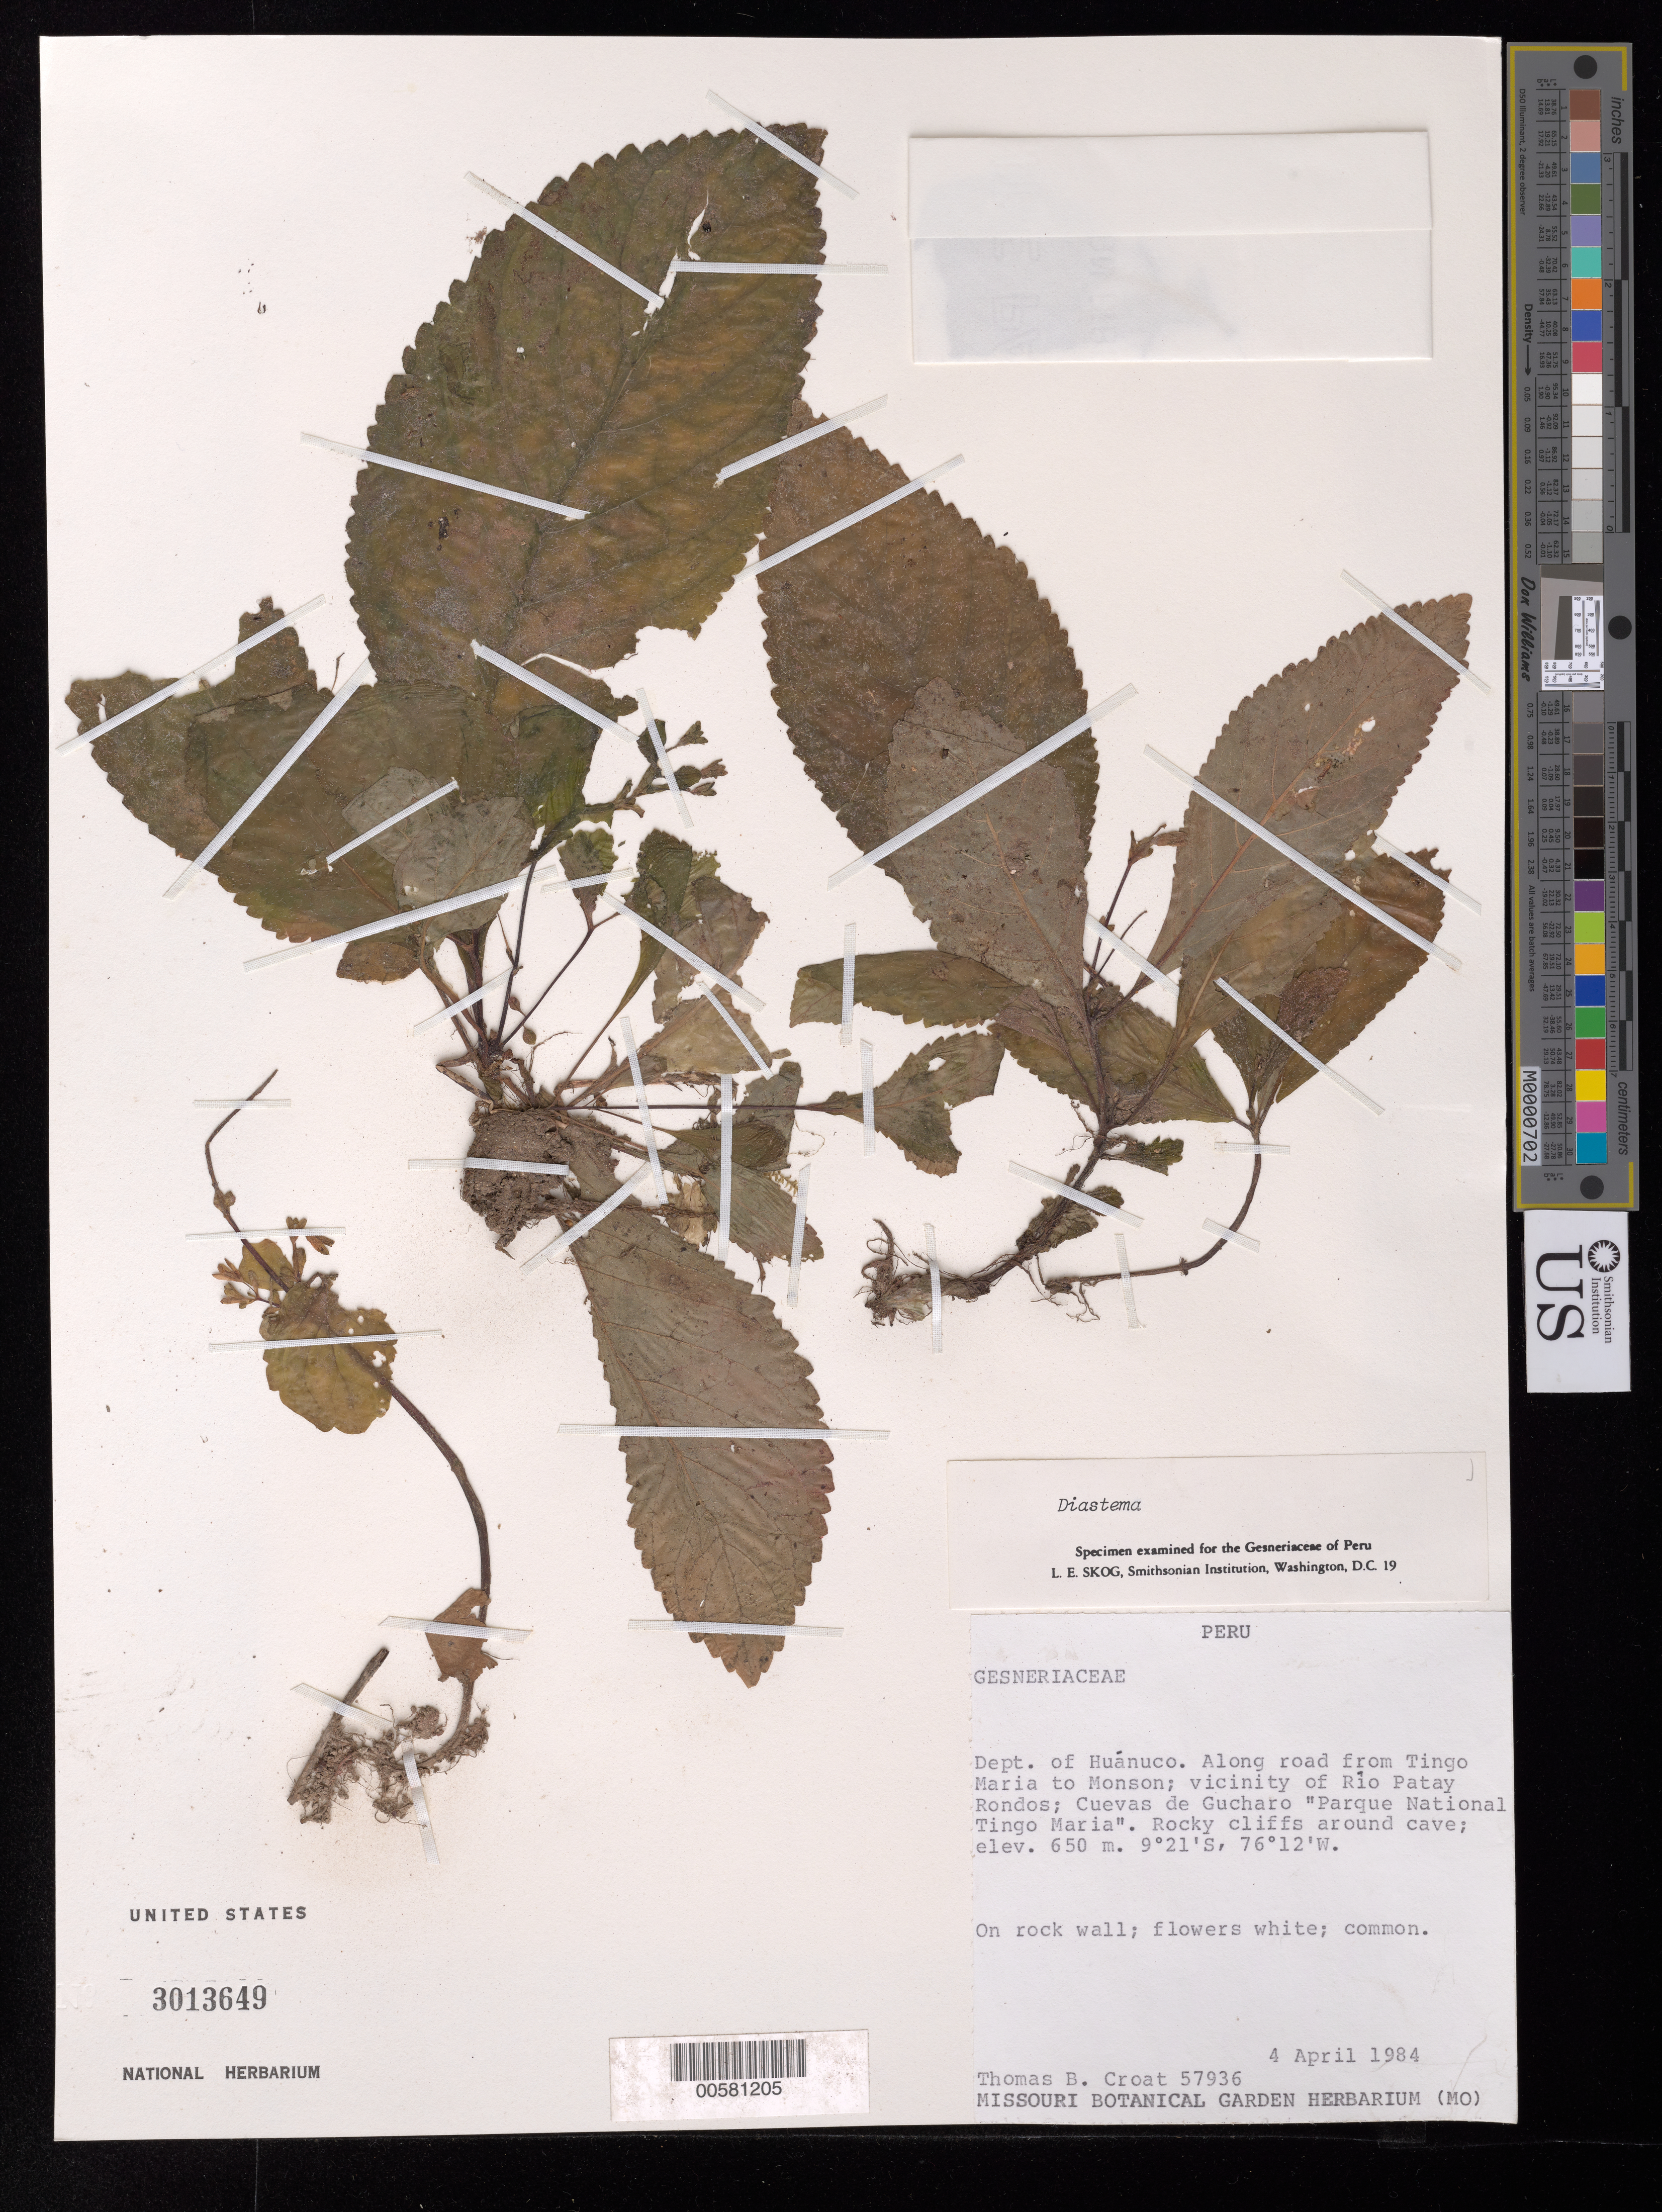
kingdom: Plantae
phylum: Tracheophyta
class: Magnoliopsida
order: Lamiales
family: Gesneriaceae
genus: Diastema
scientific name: Diastema sp.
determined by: Skog, Laurence E.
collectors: T. B. Croat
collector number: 57936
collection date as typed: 04 Apr 1984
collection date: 1984-04-04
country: Peru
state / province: Huánuco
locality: Along road from Tingo Maria to Monson; vicinity of Río Patay Rondos; Cuevas de Gucharo "Parque National Tingo Maria"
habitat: Rocky cliffs around cave; on rock wall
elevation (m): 650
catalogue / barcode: US 3013649